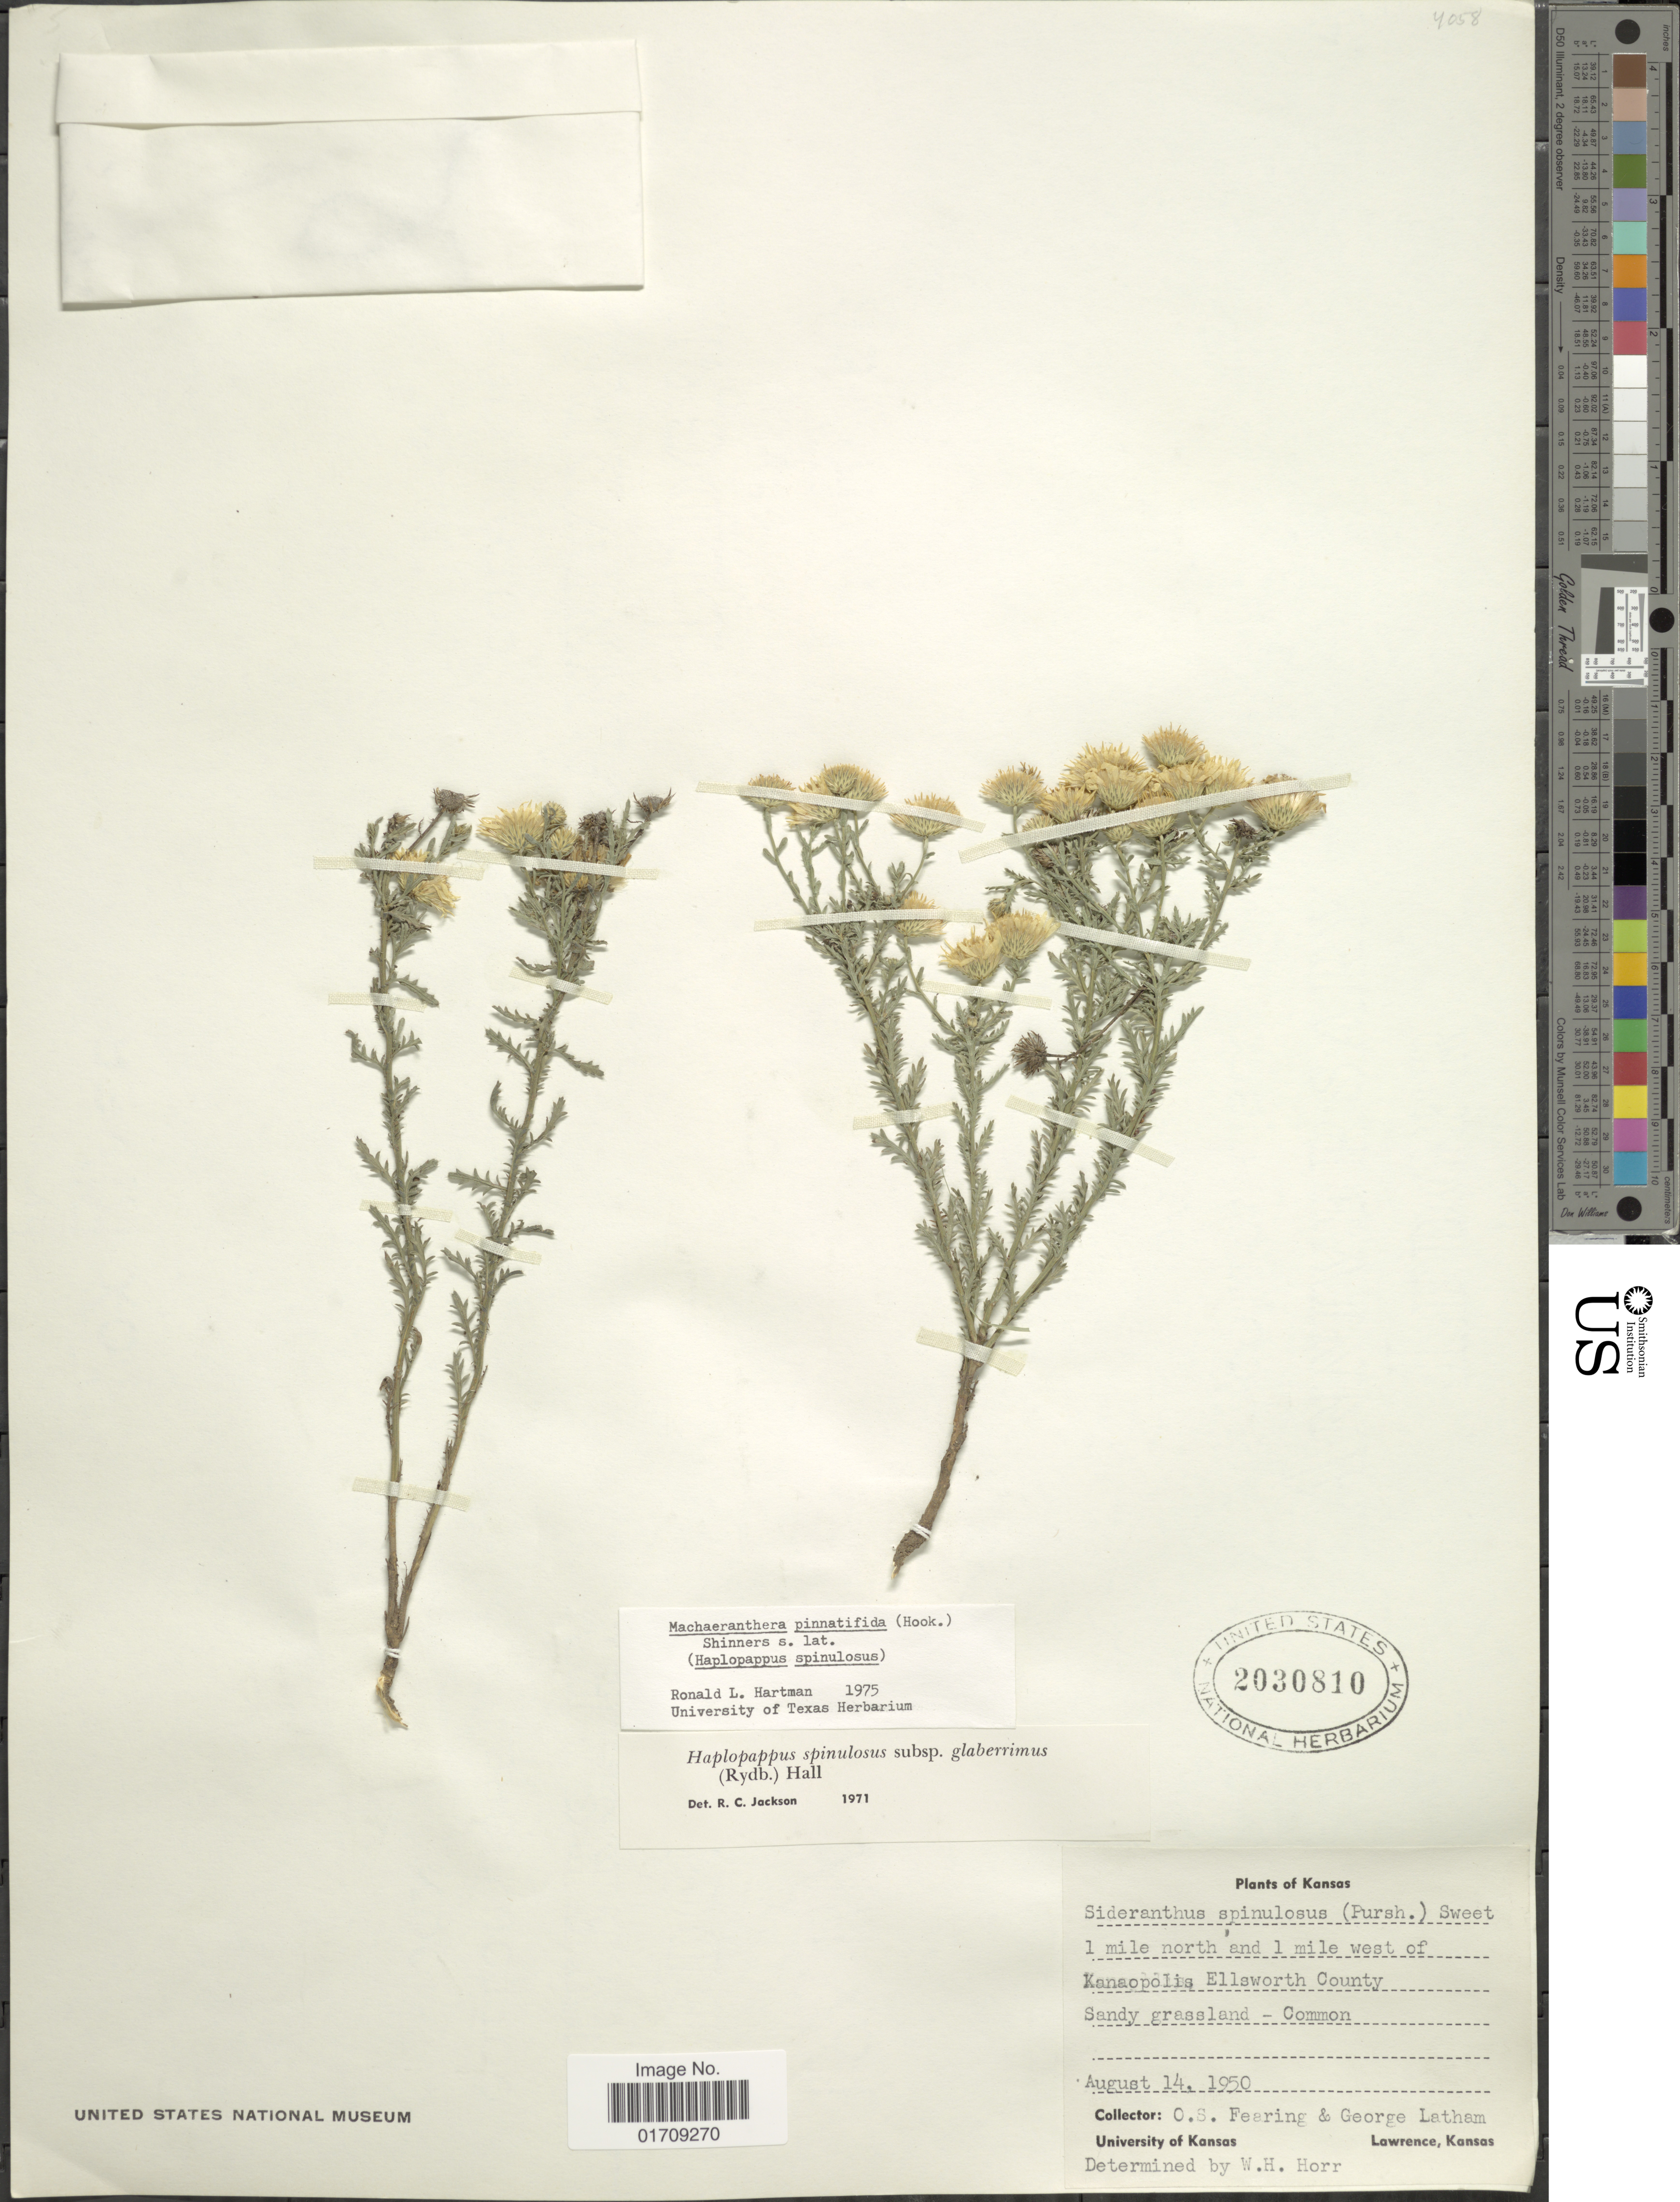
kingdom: Plantae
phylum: Tracheophyta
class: Magnoliopsida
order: Asterales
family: Asteraceae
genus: Machaeranthera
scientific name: Machaeranthera pinnatifida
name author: (Hook.) Shinners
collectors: O. S. Fearing & G. Latham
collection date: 1950-08-14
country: United States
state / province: Kansas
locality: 1 mile north and 1 mile west of Kanaopolis Ellsworth County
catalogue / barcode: US 2030810